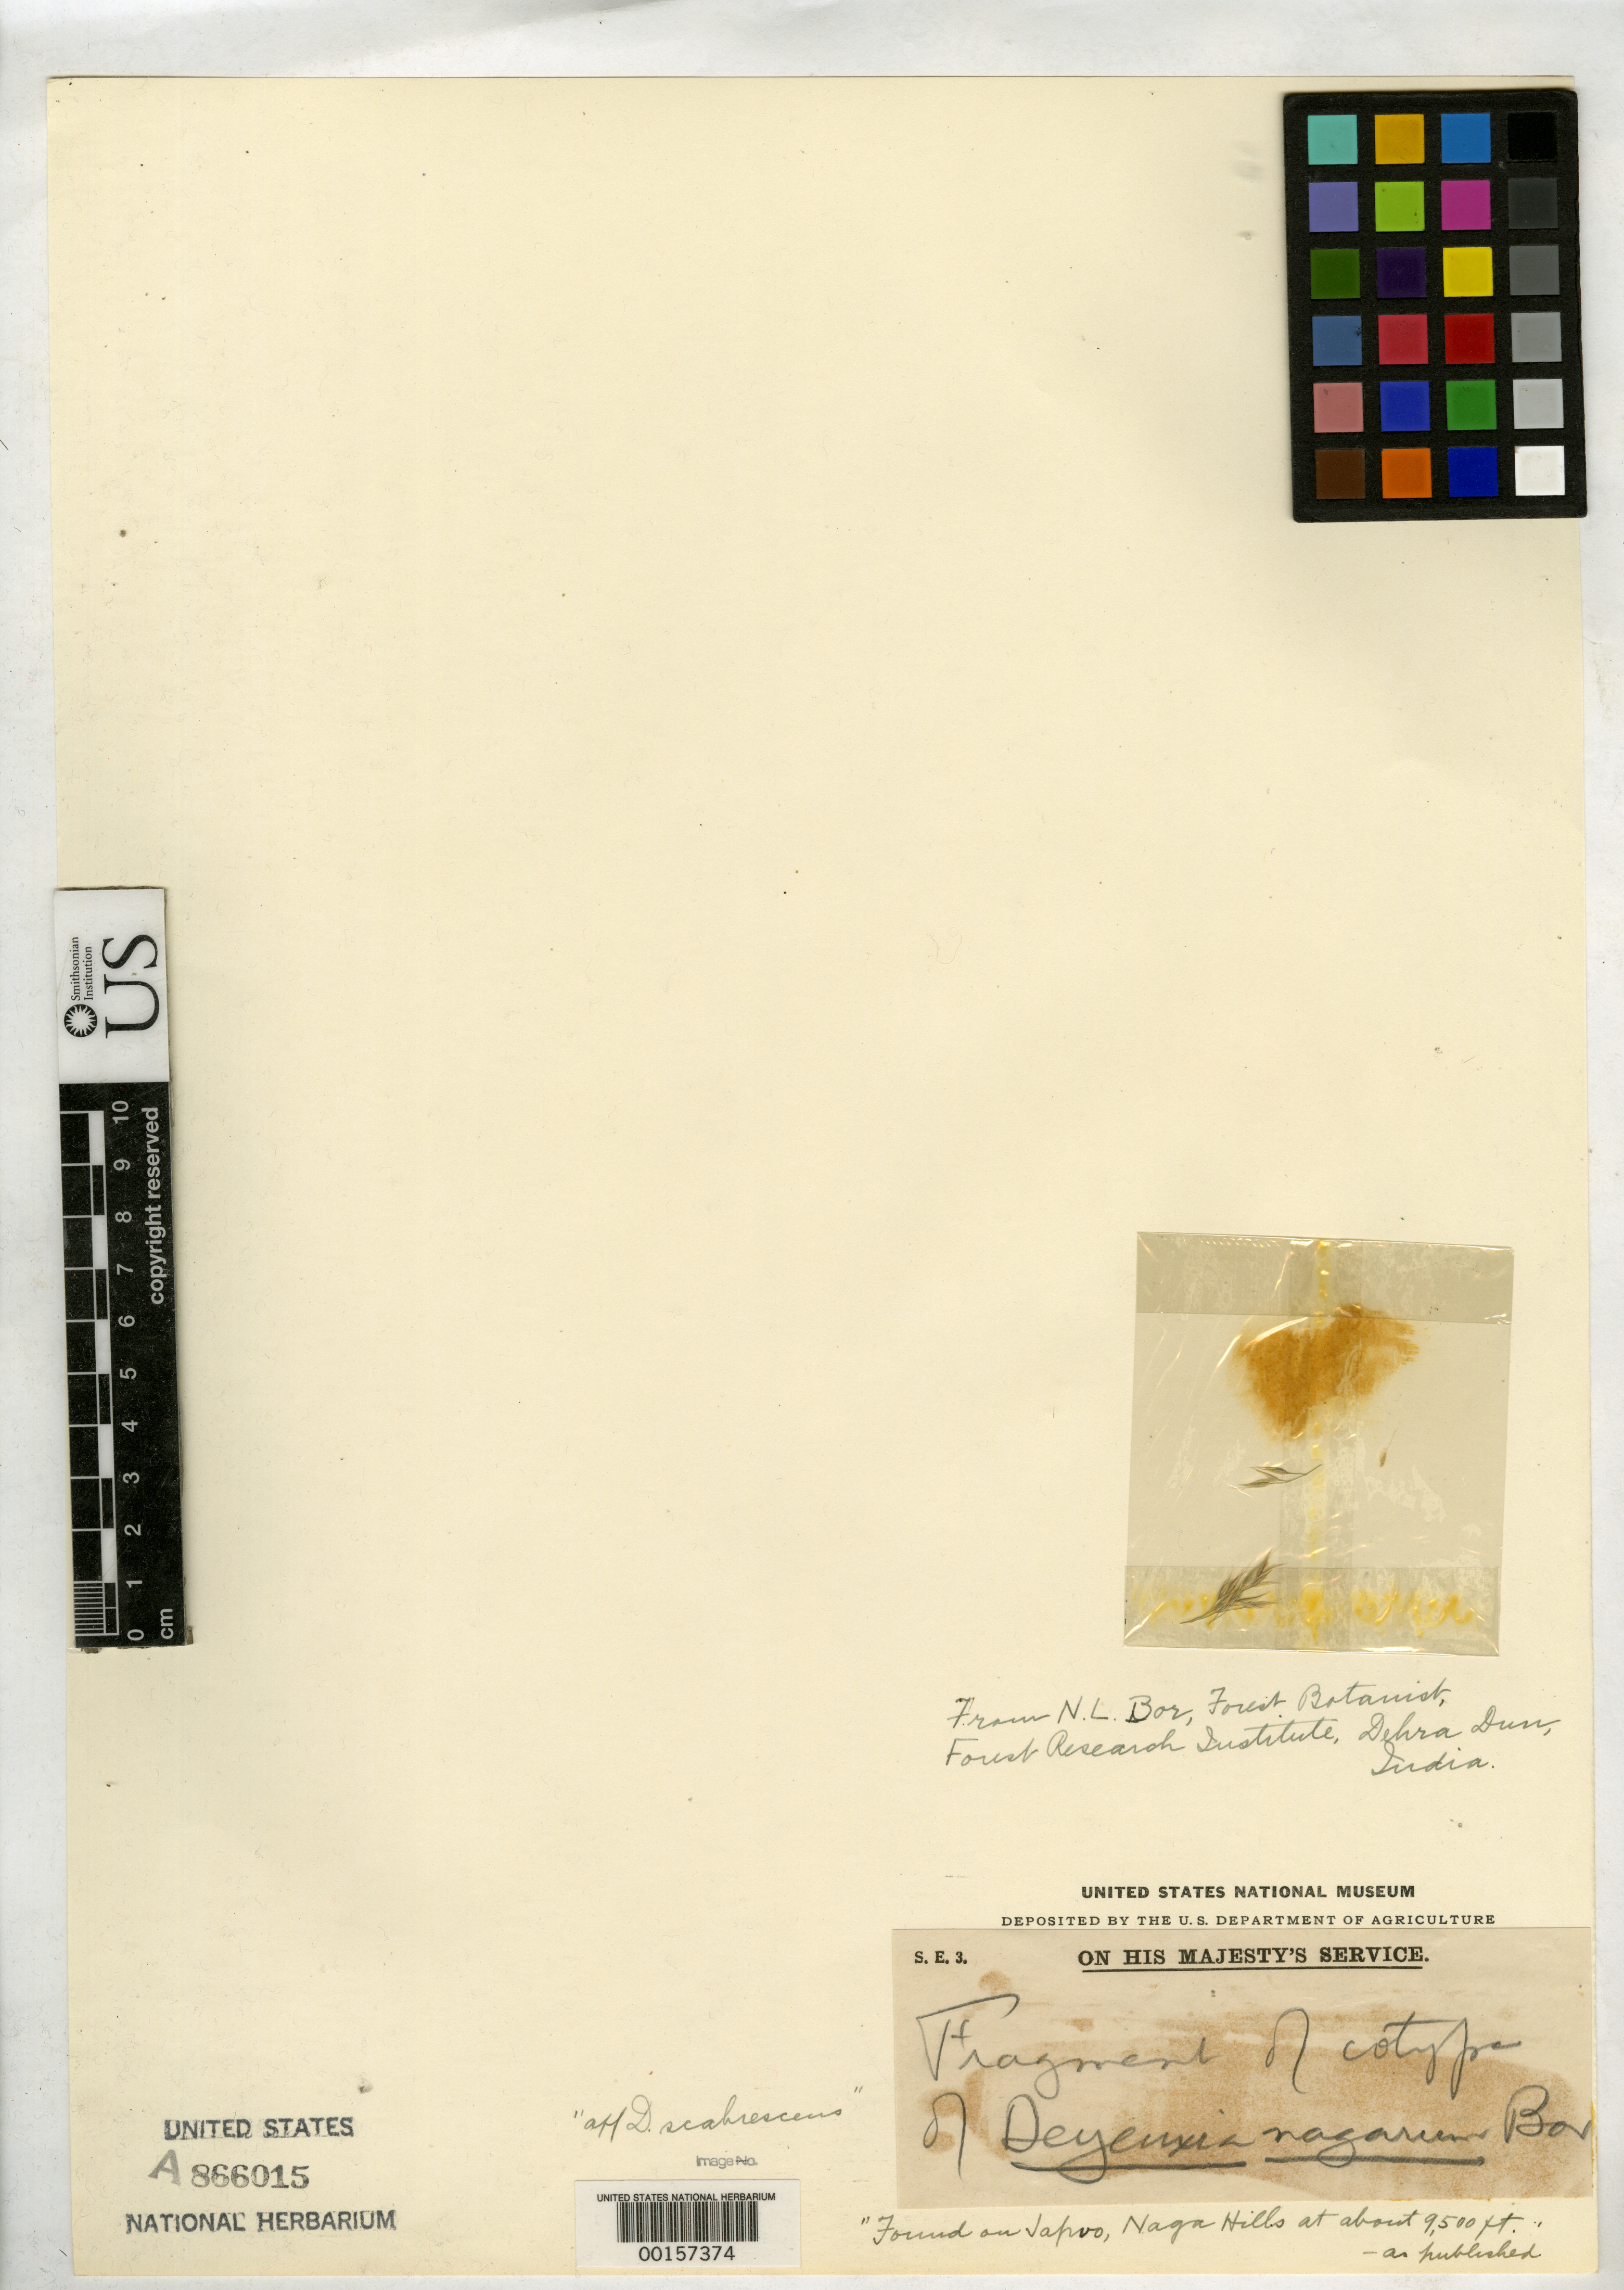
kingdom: Plantae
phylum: Tracheophyta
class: Liliopsida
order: Poales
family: Poaceae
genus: Deyeuxia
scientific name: Deyeuxia nagarum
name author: Bor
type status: Type Fragment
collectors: N. L. Bor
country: India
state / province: Assam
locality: Japvo, Naga Hills.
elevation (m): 9500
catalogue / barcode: US 866015A